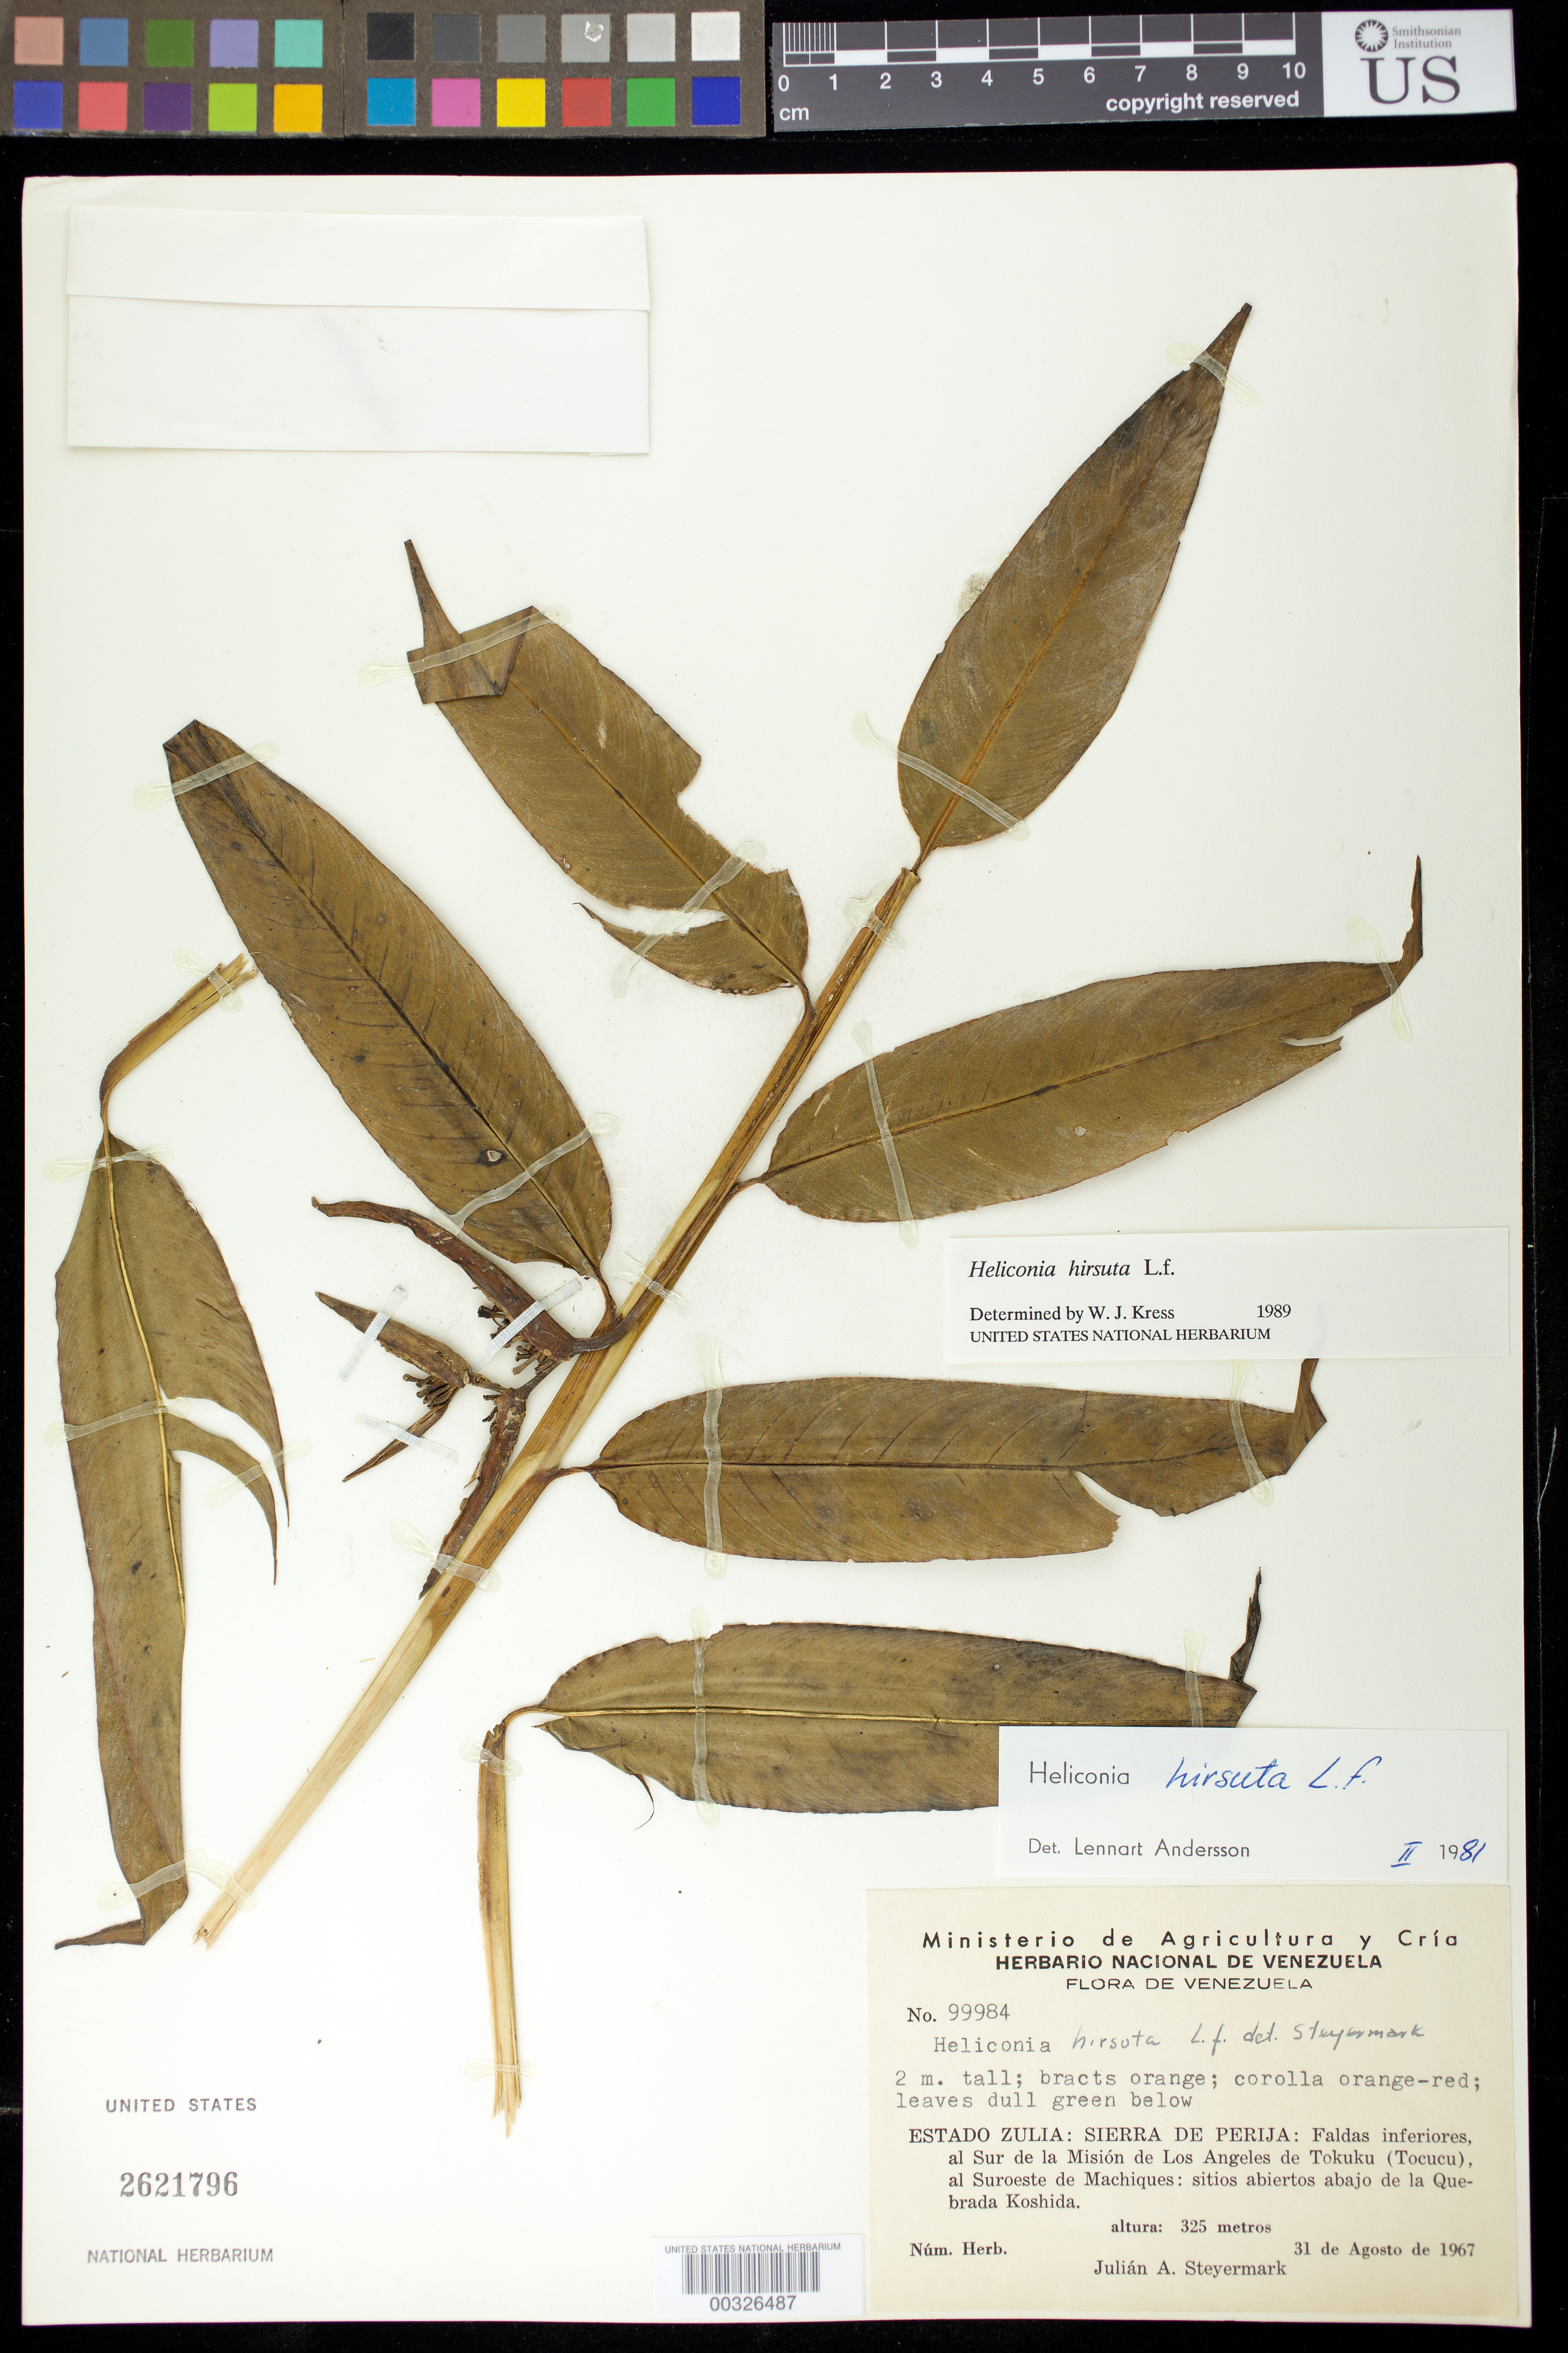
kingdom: Plantae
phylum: Tracheophyta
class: Liliopsida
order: Zingiberales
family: Heliconiaceae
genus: Heliconia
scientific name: Heliconia hirsuta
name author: L. f.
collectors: J. Steyermark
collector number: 99984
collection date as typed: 31 Aug 1967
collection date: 1967-08-31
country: Venezuela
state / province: Zulia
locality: Sierra de perija, s of la mision de los angeles de tokuku, sw of machiques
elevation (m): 325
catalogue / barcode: US 2621796